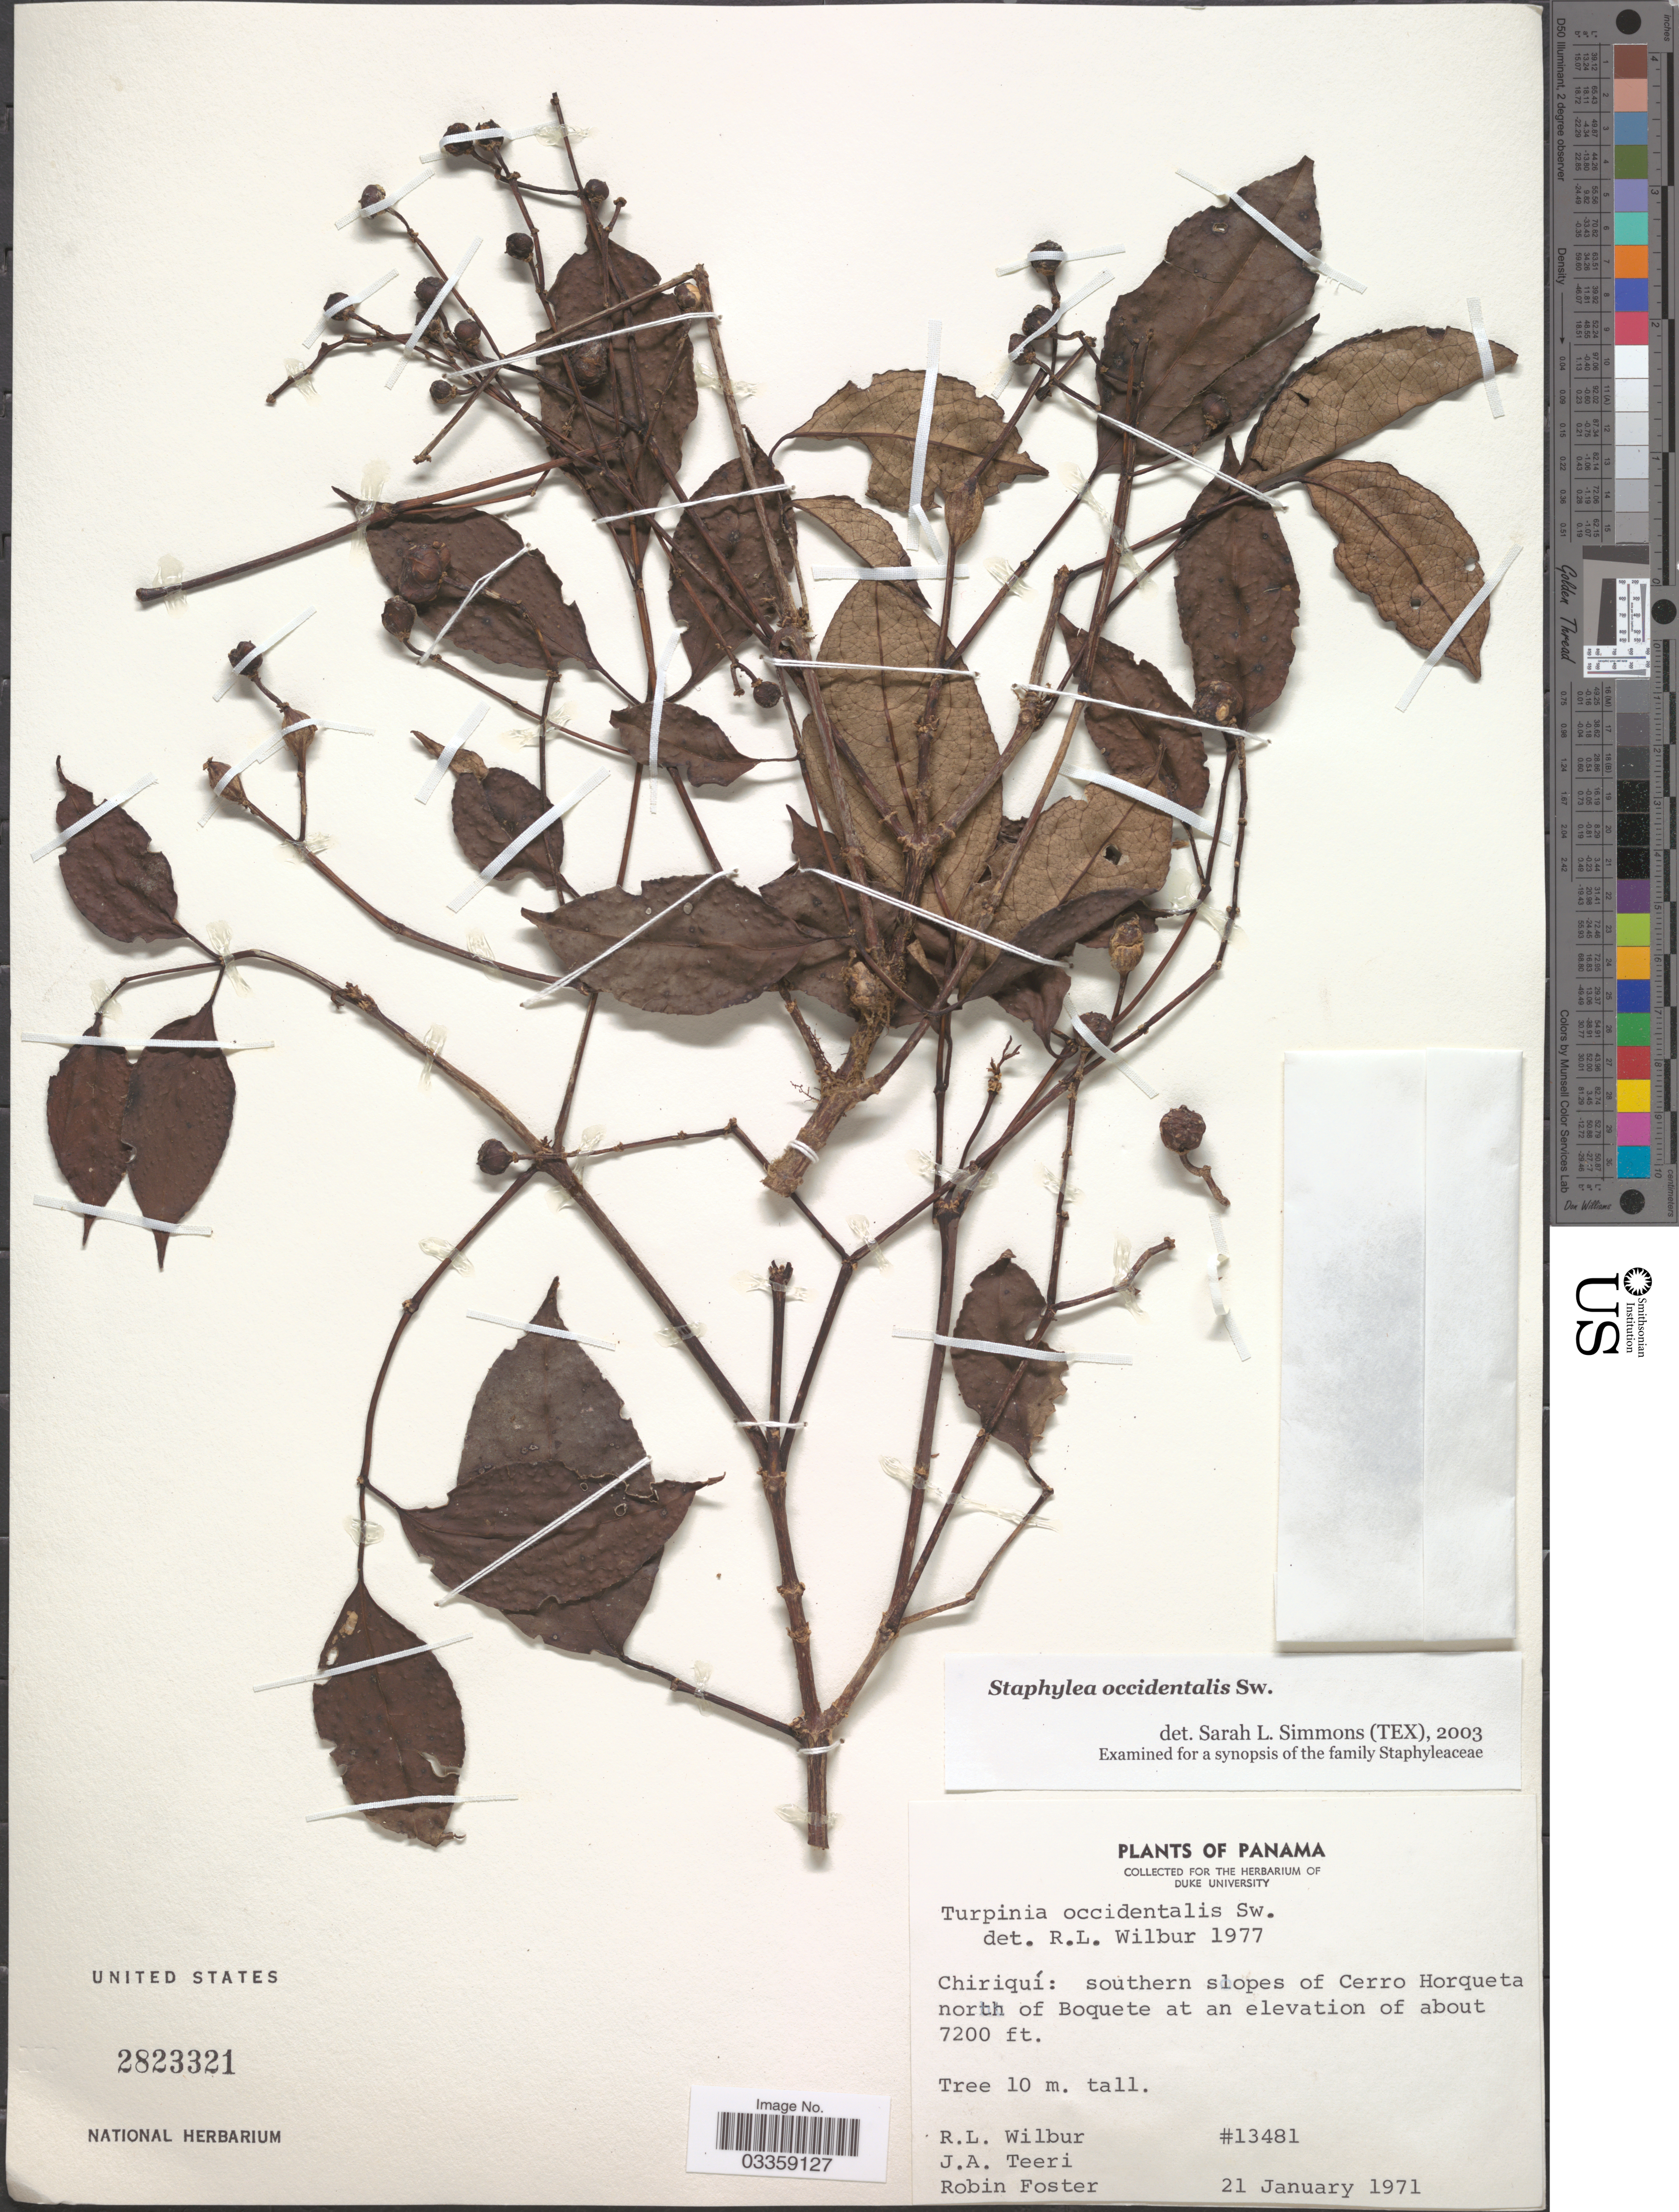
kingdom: Plantae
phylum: Tracheophyta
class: Magnoliopsida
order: Crossosomatales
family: Staphyleaceae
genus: Turpinia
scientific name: Turpinia occidentalis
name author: (Sw.) G. Don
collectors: R. L. Wilbur, J. Teeri & R. B. Foster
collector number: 13481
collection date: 1971-01-21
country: Panama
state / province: Chiriqui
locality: Southern slopes of Cerro Horqueta north of Boquete.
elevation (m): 2195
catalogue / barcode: US 2823321